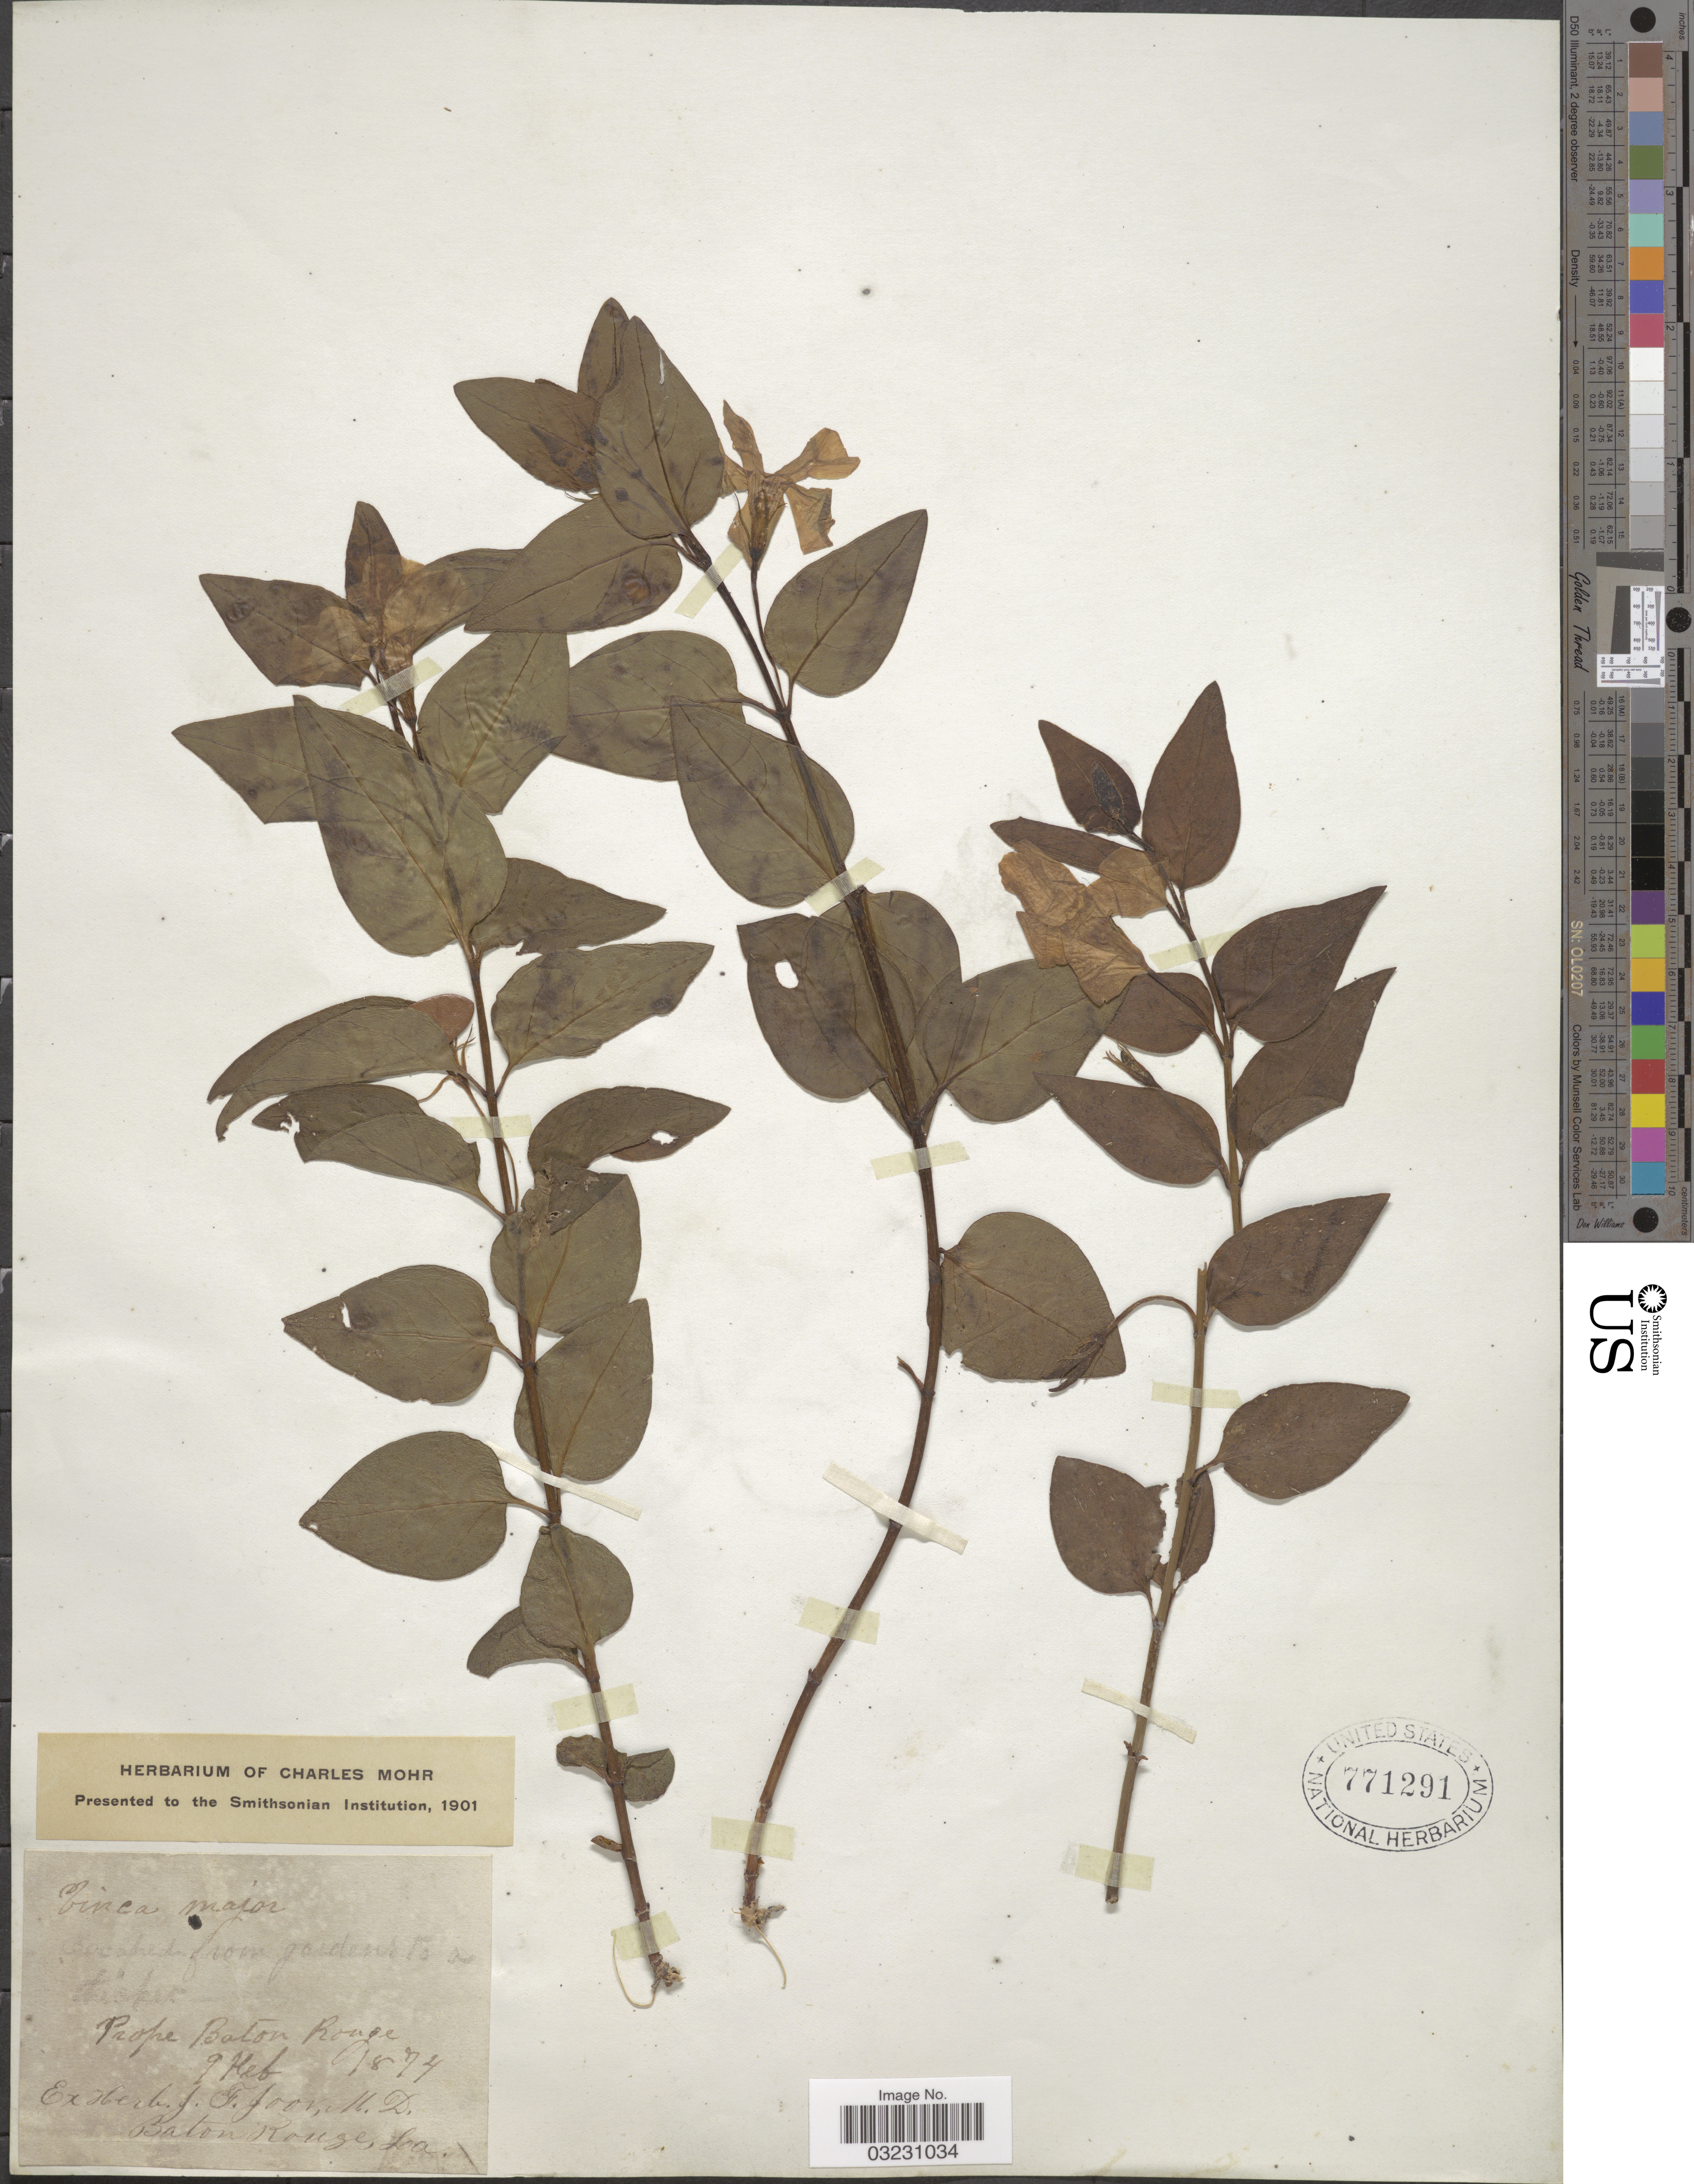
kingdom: Plantae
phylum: Tracheophyta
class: Magnoliopsida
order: Gentianales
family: Apocynaceae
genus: Vinca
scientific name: Vinca major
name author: L.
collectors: ex herb. J.F. Joor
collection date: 1874-02-09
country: United States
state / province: Louisiana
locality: Prope Baton Rouge.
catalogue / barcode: US 771291